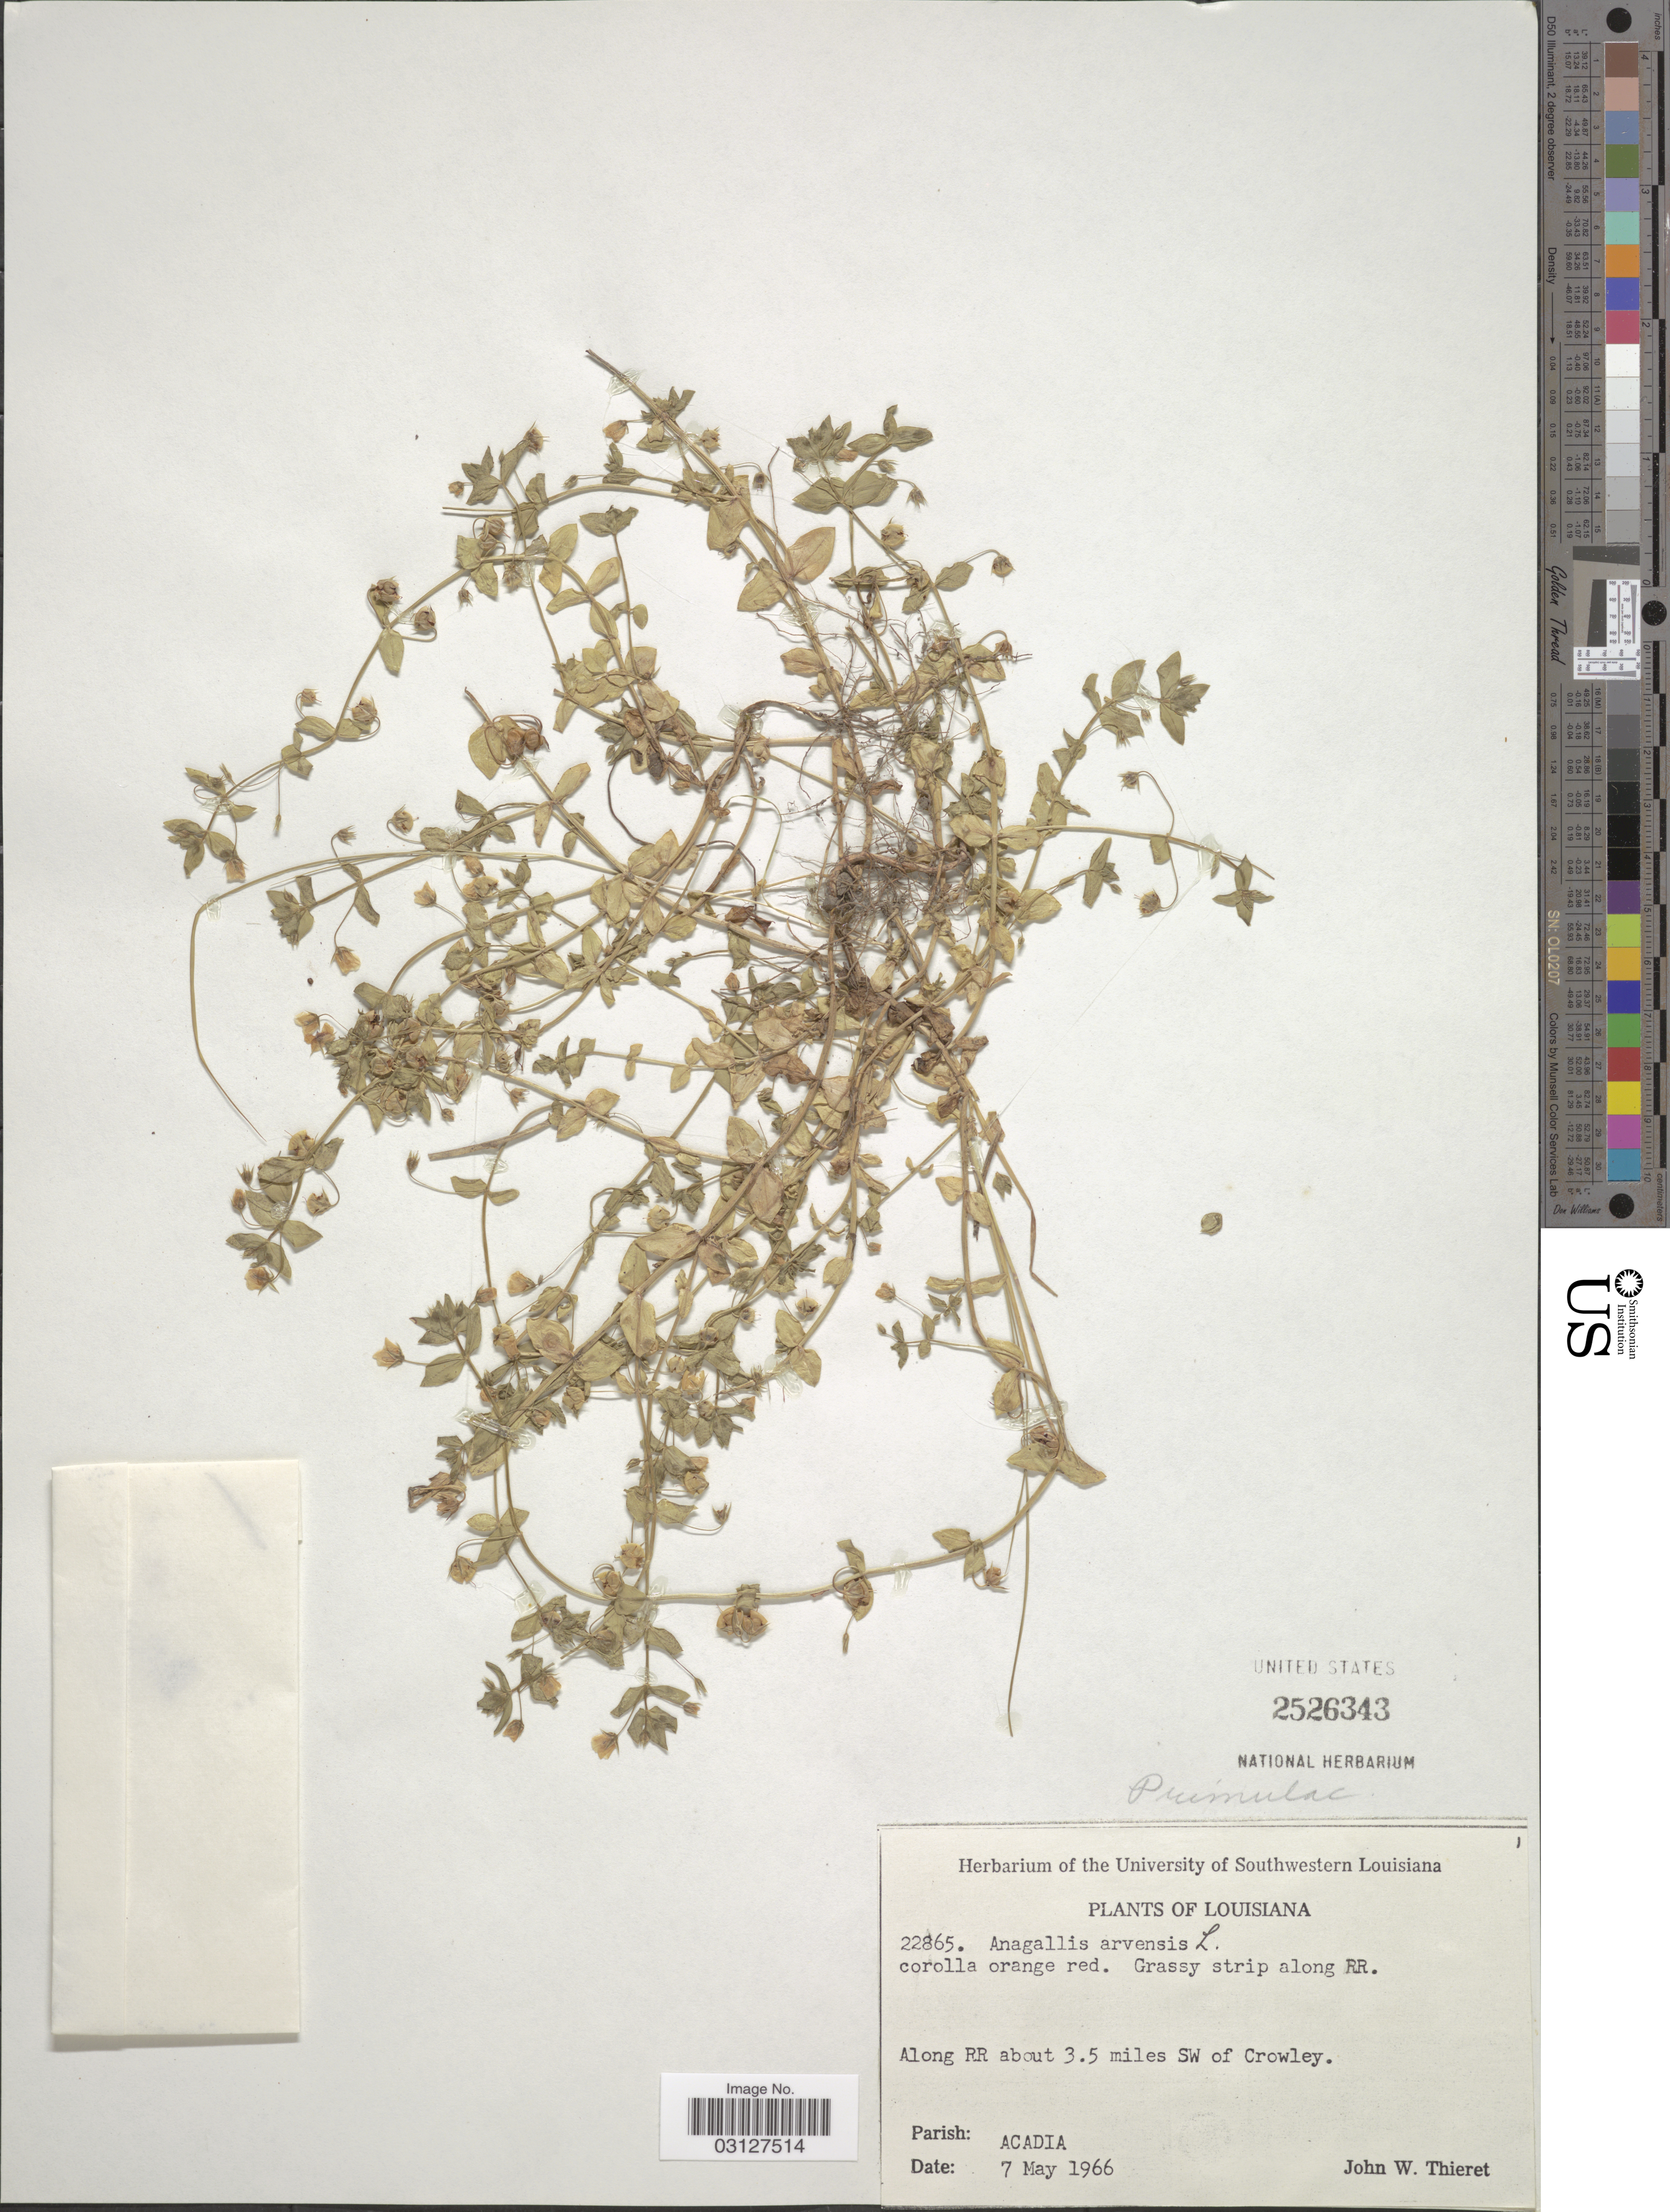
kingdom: Plantae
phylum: Tracheophyta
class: Magnoliopsida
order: Ericales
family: Primulaceae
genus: Anagallis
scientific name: Anagallis arvensis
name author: L.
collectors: J. W. Thieret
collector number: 22865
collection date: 1966-05-07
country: United States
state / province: Louisiana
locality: Along RR about 3.5 miles SW of Crowley.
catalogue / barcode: US 2526343